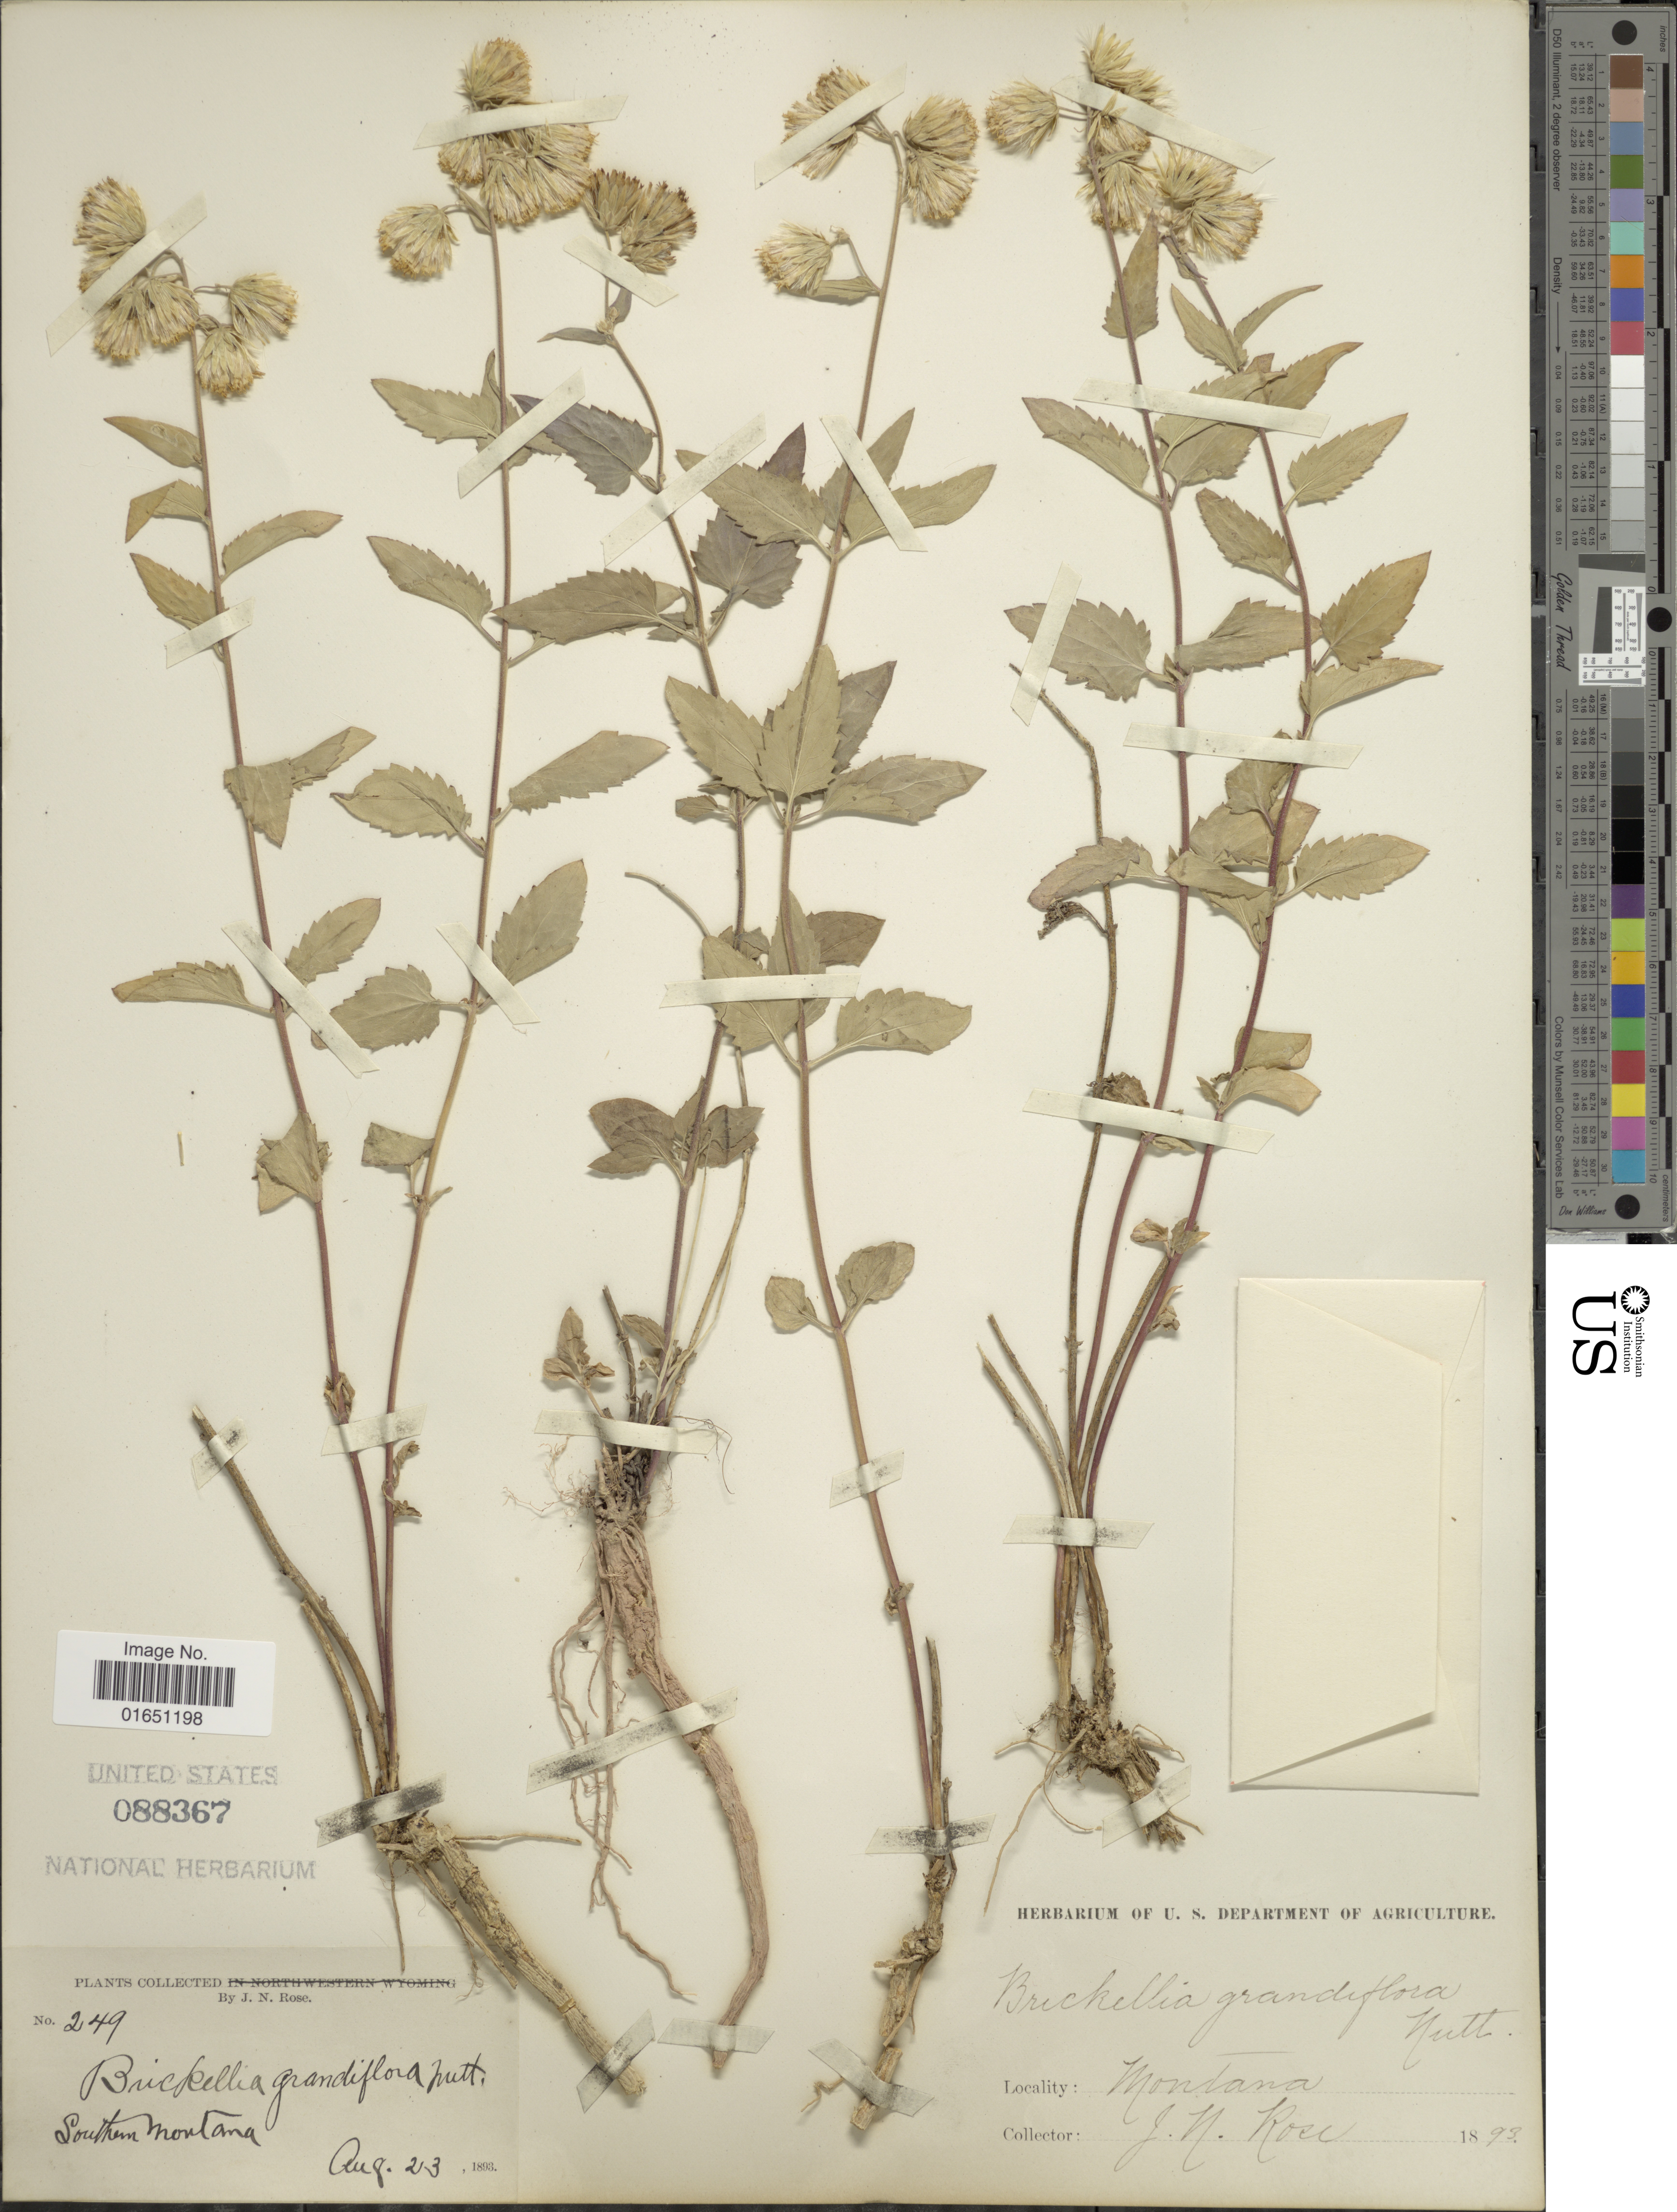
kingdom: Plantae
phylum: Tracheophyta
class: Magnoliopsida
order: Asterales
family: Asteraceae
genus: Brickellia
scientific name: Brickellia grandiflora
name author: (Hook.) Nutt.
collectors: J. N. Rose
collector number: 249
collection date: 1893-08-23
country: United States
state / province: Montana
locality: Southern Montana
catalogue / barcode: US 88367